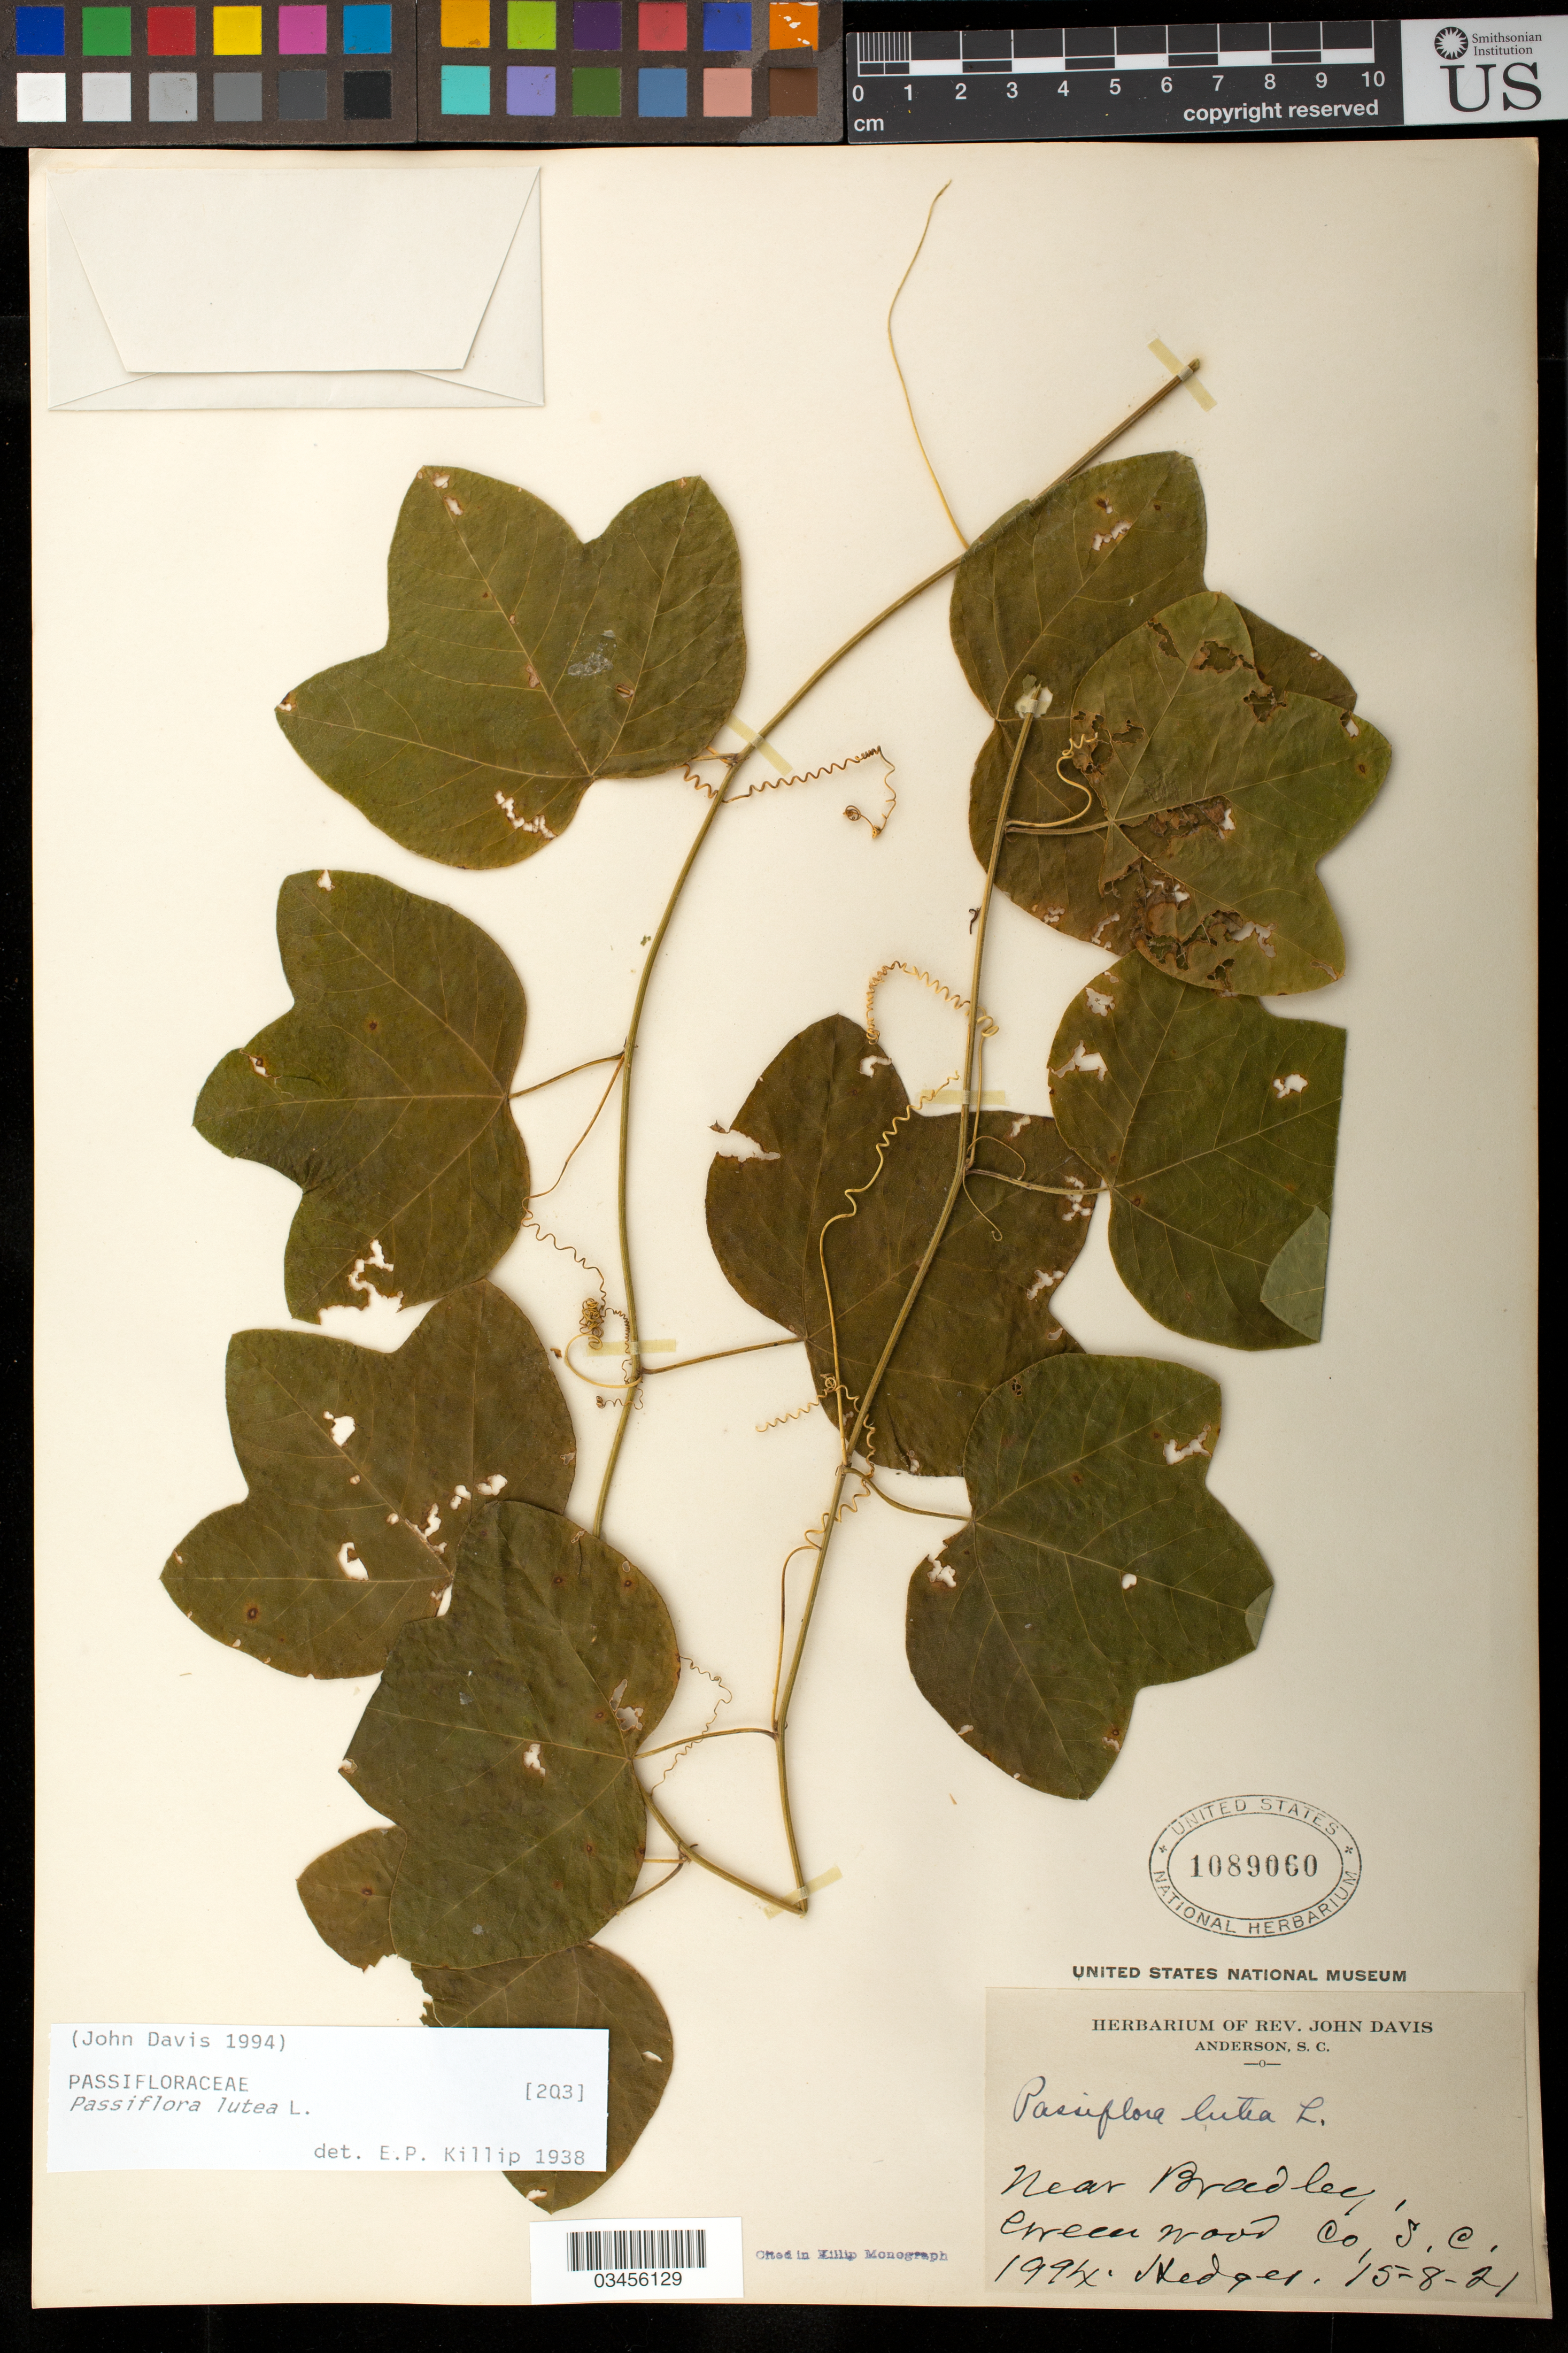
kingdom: Plantae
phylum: Tracheophyta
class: Magnoliopsida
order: Malpighiales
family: Passifloraceae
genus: Passiflora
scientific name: Passiflora lutea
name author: L.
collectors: J. Davis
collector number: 1994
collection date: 1921-08-15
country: United States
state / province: South Carolina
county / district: Greenwood County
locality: Greenwood County, near Bradley.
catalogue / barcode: US 1089060